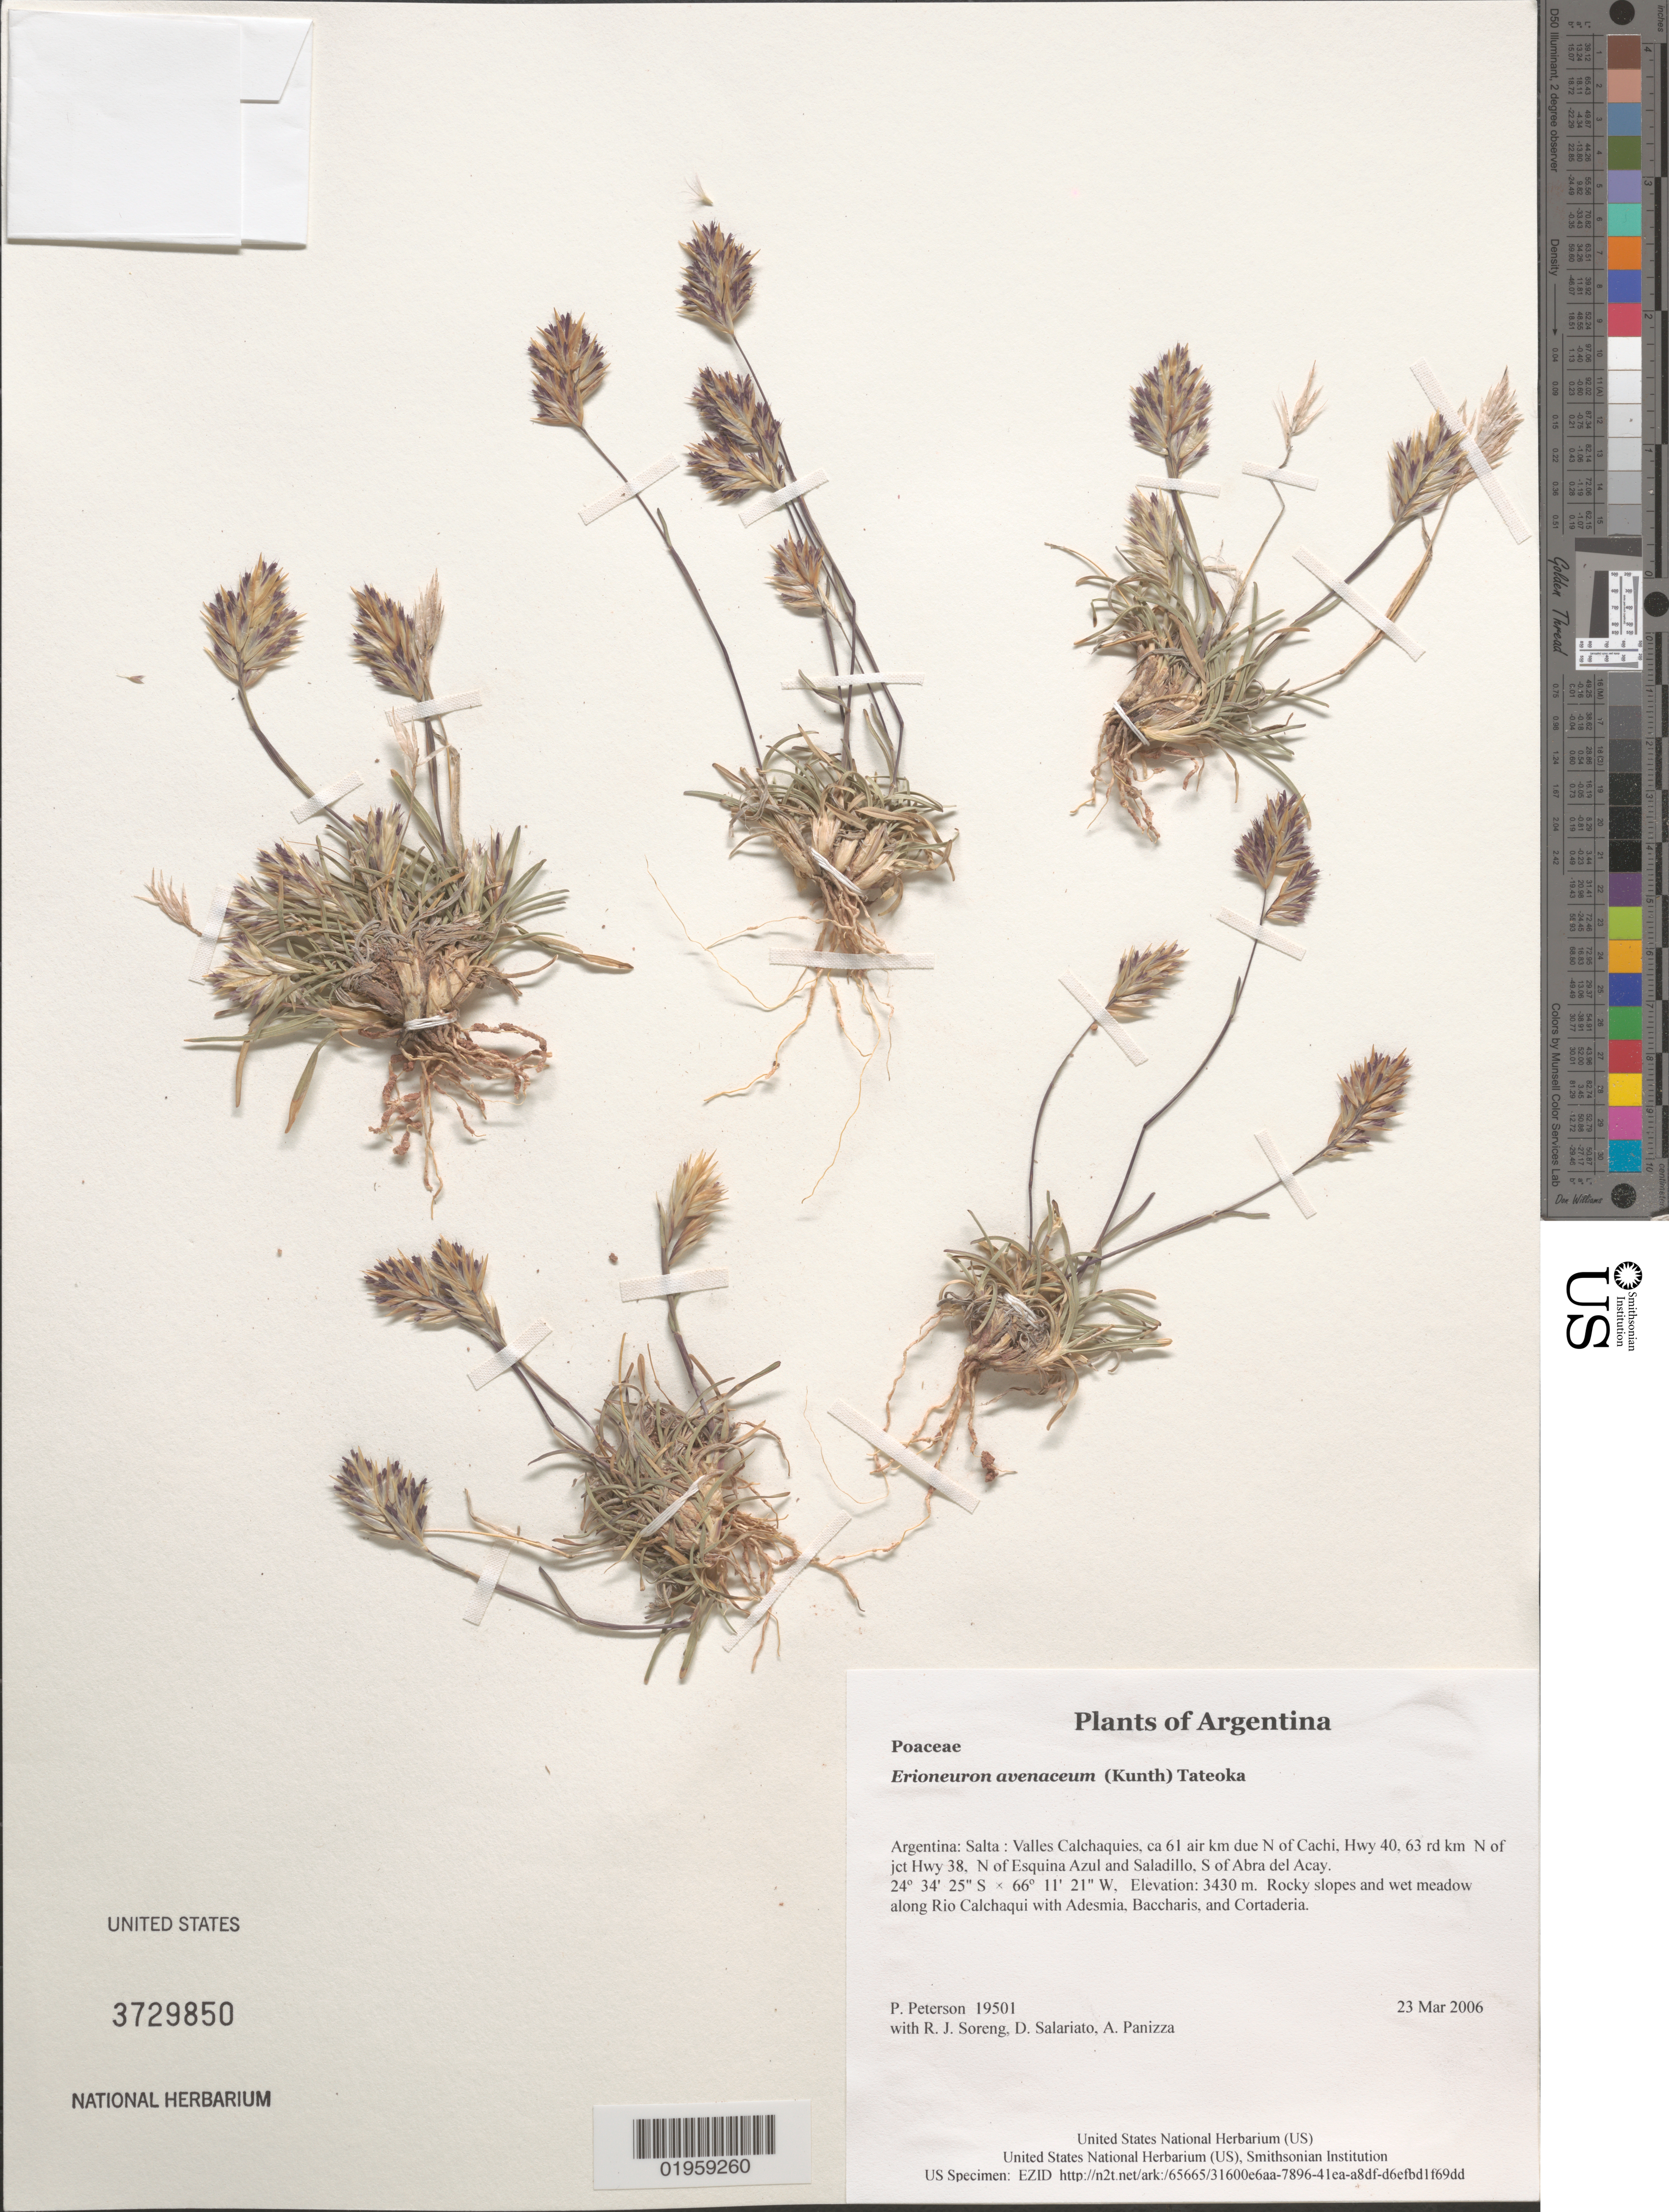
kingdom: Plantae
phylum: Tracheophyta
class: Liliopsida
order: Poales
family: Poaceae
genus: Erioneuron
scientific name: Erioneuron avenaceum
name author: (Kunth) Tateoka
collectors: P. M. Peterson, R. J. Soreng, D. Salariato & A. Panizza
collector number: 19501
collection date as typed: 23 Mar 2006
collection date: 2006-03-23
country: Argentina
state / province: Salta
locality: Valles Calchaquies, ca 61 air km due N of Cachi, Hwy 40, 63 rd km N of jct Hwy 38, N of Esquina Azul and Saladillo, S of Abra del Acay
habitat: Rocky slopes and wet meadow along Rio Calchaqui with Adesmia, Baccharis, and Cortaderia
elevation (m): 3430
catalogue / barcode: US 3729850